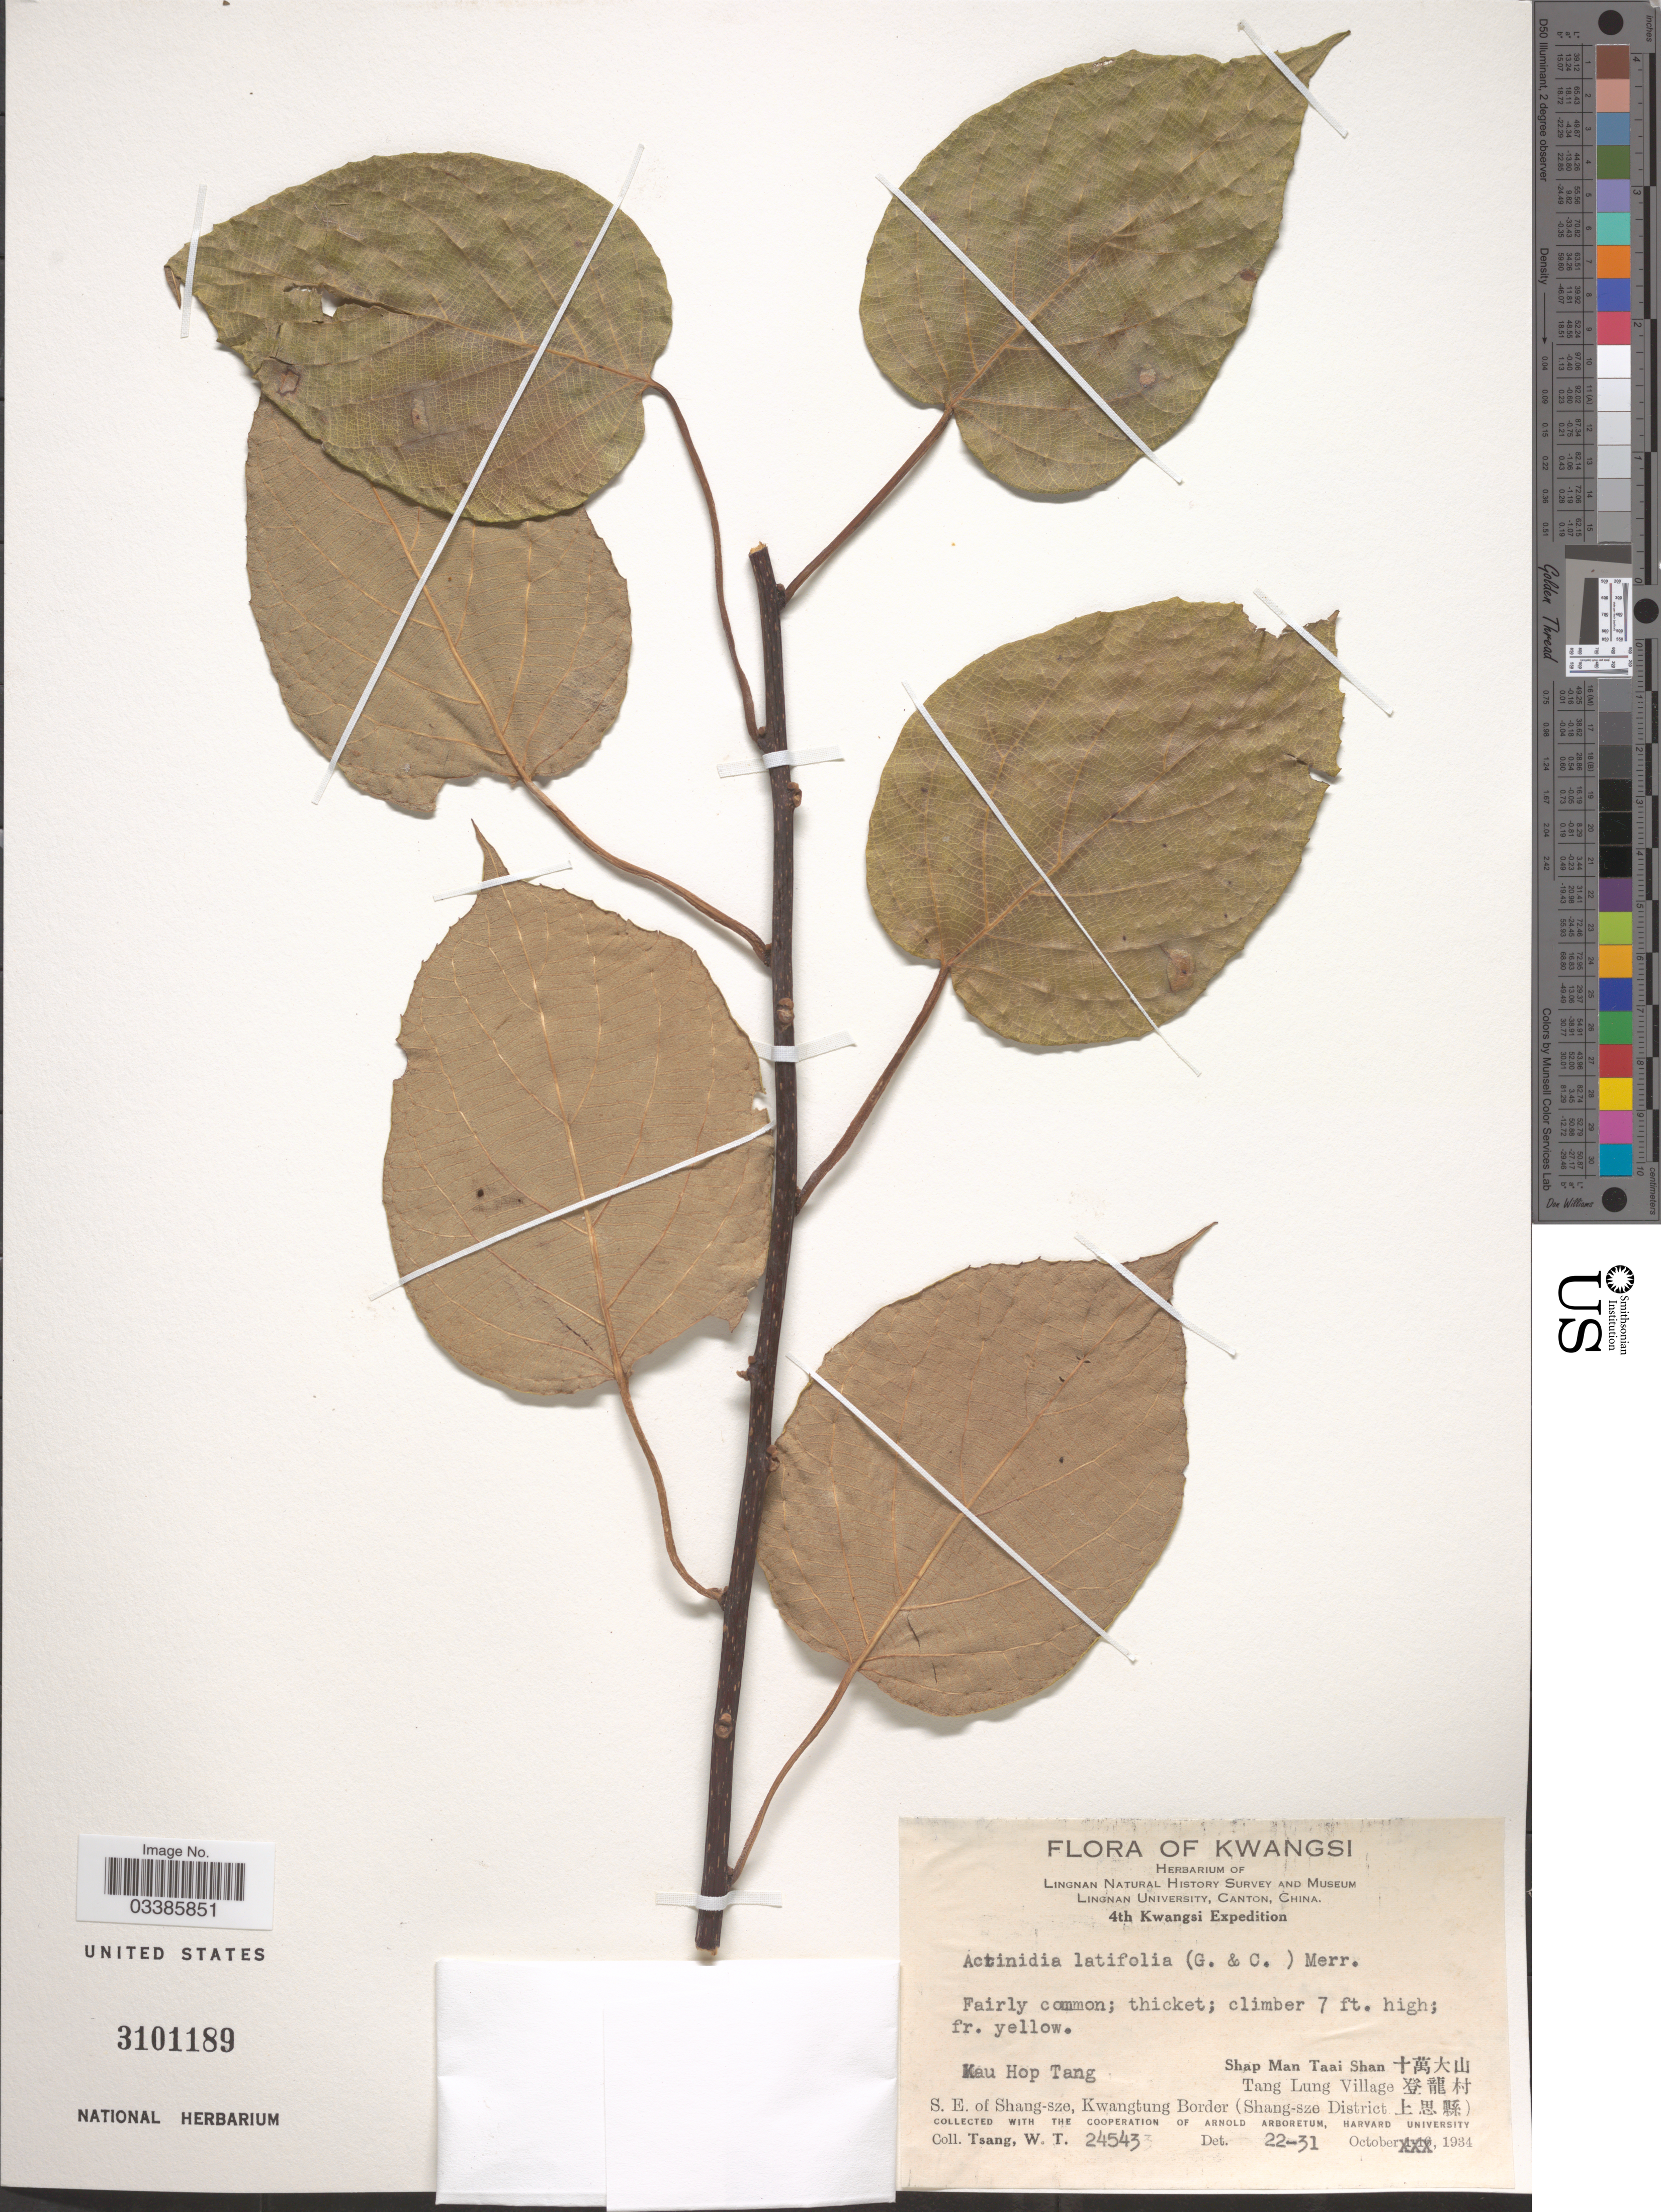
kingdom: Plantae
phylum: Tracheophyta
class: Magnoliopsida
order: Ericales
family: Actinidiaceae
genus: Actinidia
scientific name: Actinidia latifolia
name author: (Gardner & Champ.) Merr.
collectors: W. T. Tsang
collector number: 24543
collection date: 1934-10-22/1934-10-31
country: China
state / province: Guangxi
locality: Kwangsi. Kau Hop Tang. Shap Man Taai Shan X. Tang Lung Village X. S.E. of Shang-sze, Kwangtung Border (Shang-sze District, X).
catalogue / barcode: US 3101189